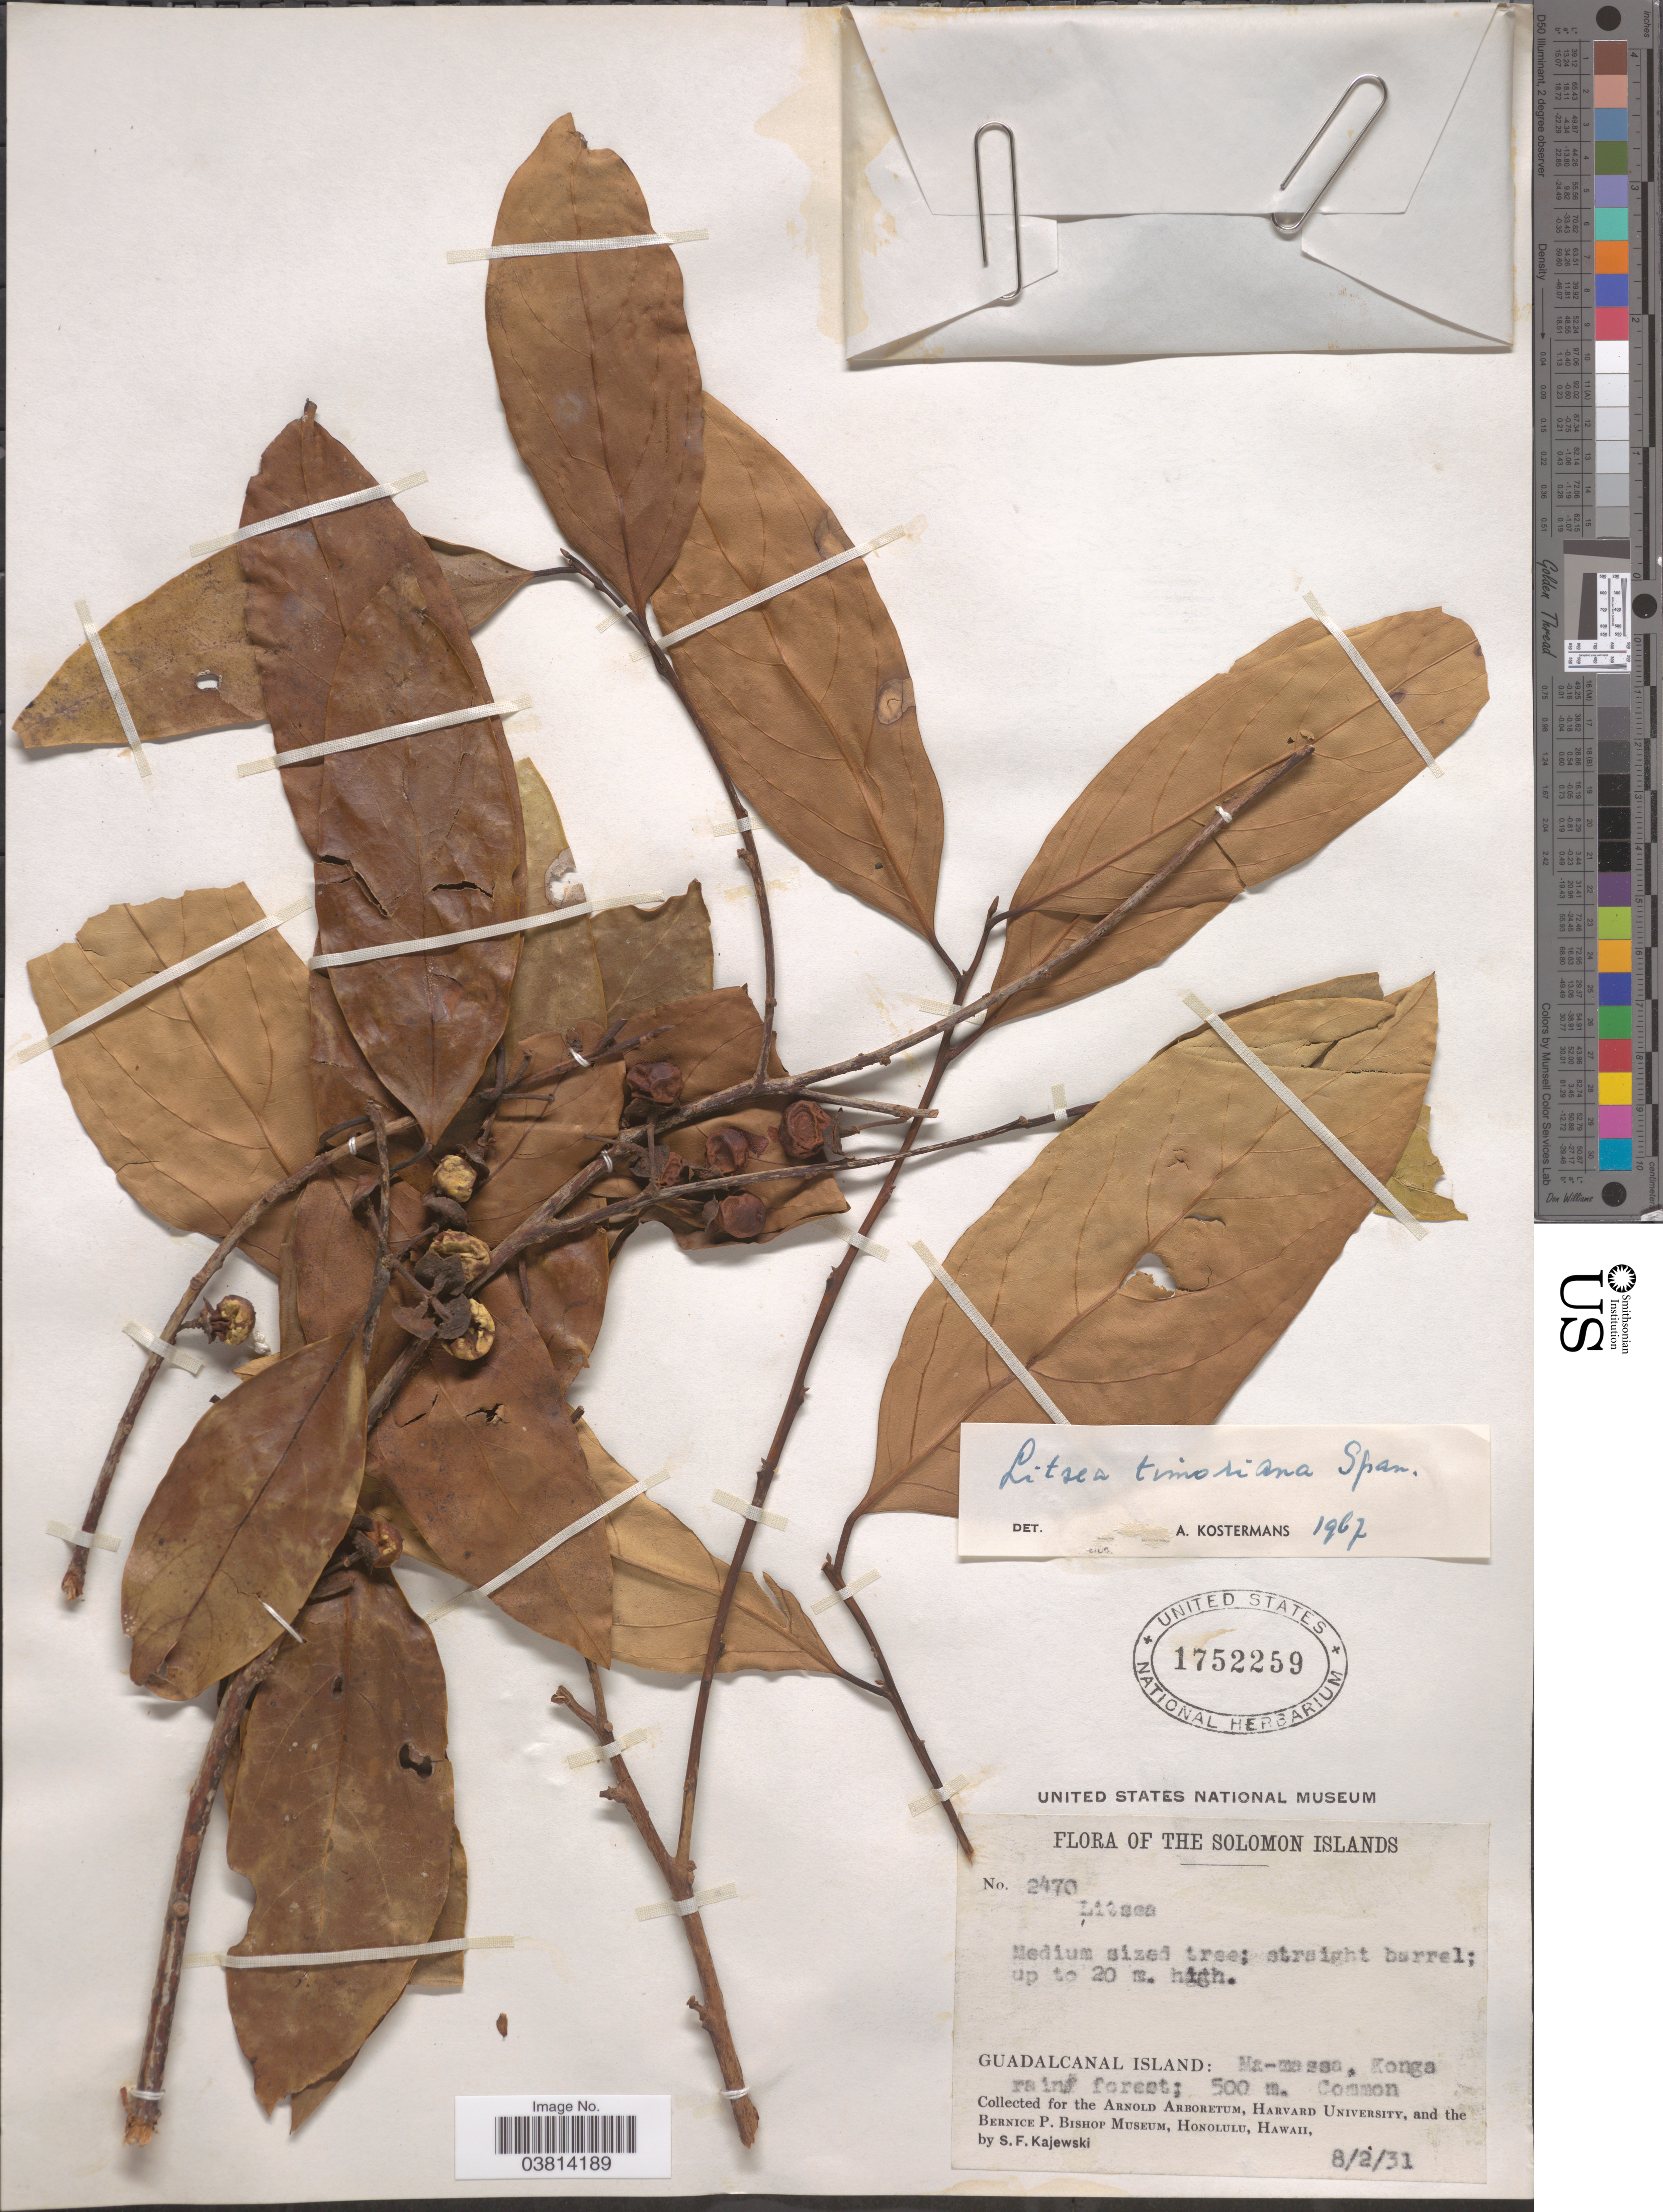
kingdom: Plantae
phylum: Tracheophyta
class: Magnoliopsida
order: Laurales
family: Lauraceae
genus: Litsea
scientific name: Litsea timoriana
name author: Span.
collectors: S. Kajewski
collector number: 2470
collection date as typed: Transcribed d/m/y: 8/2/31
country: Solomon Islands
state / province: Solomon Islands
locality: Guadalcanal Island: Ma-ma san, Konga ranforest.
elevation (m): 500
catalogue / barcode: US 1752259